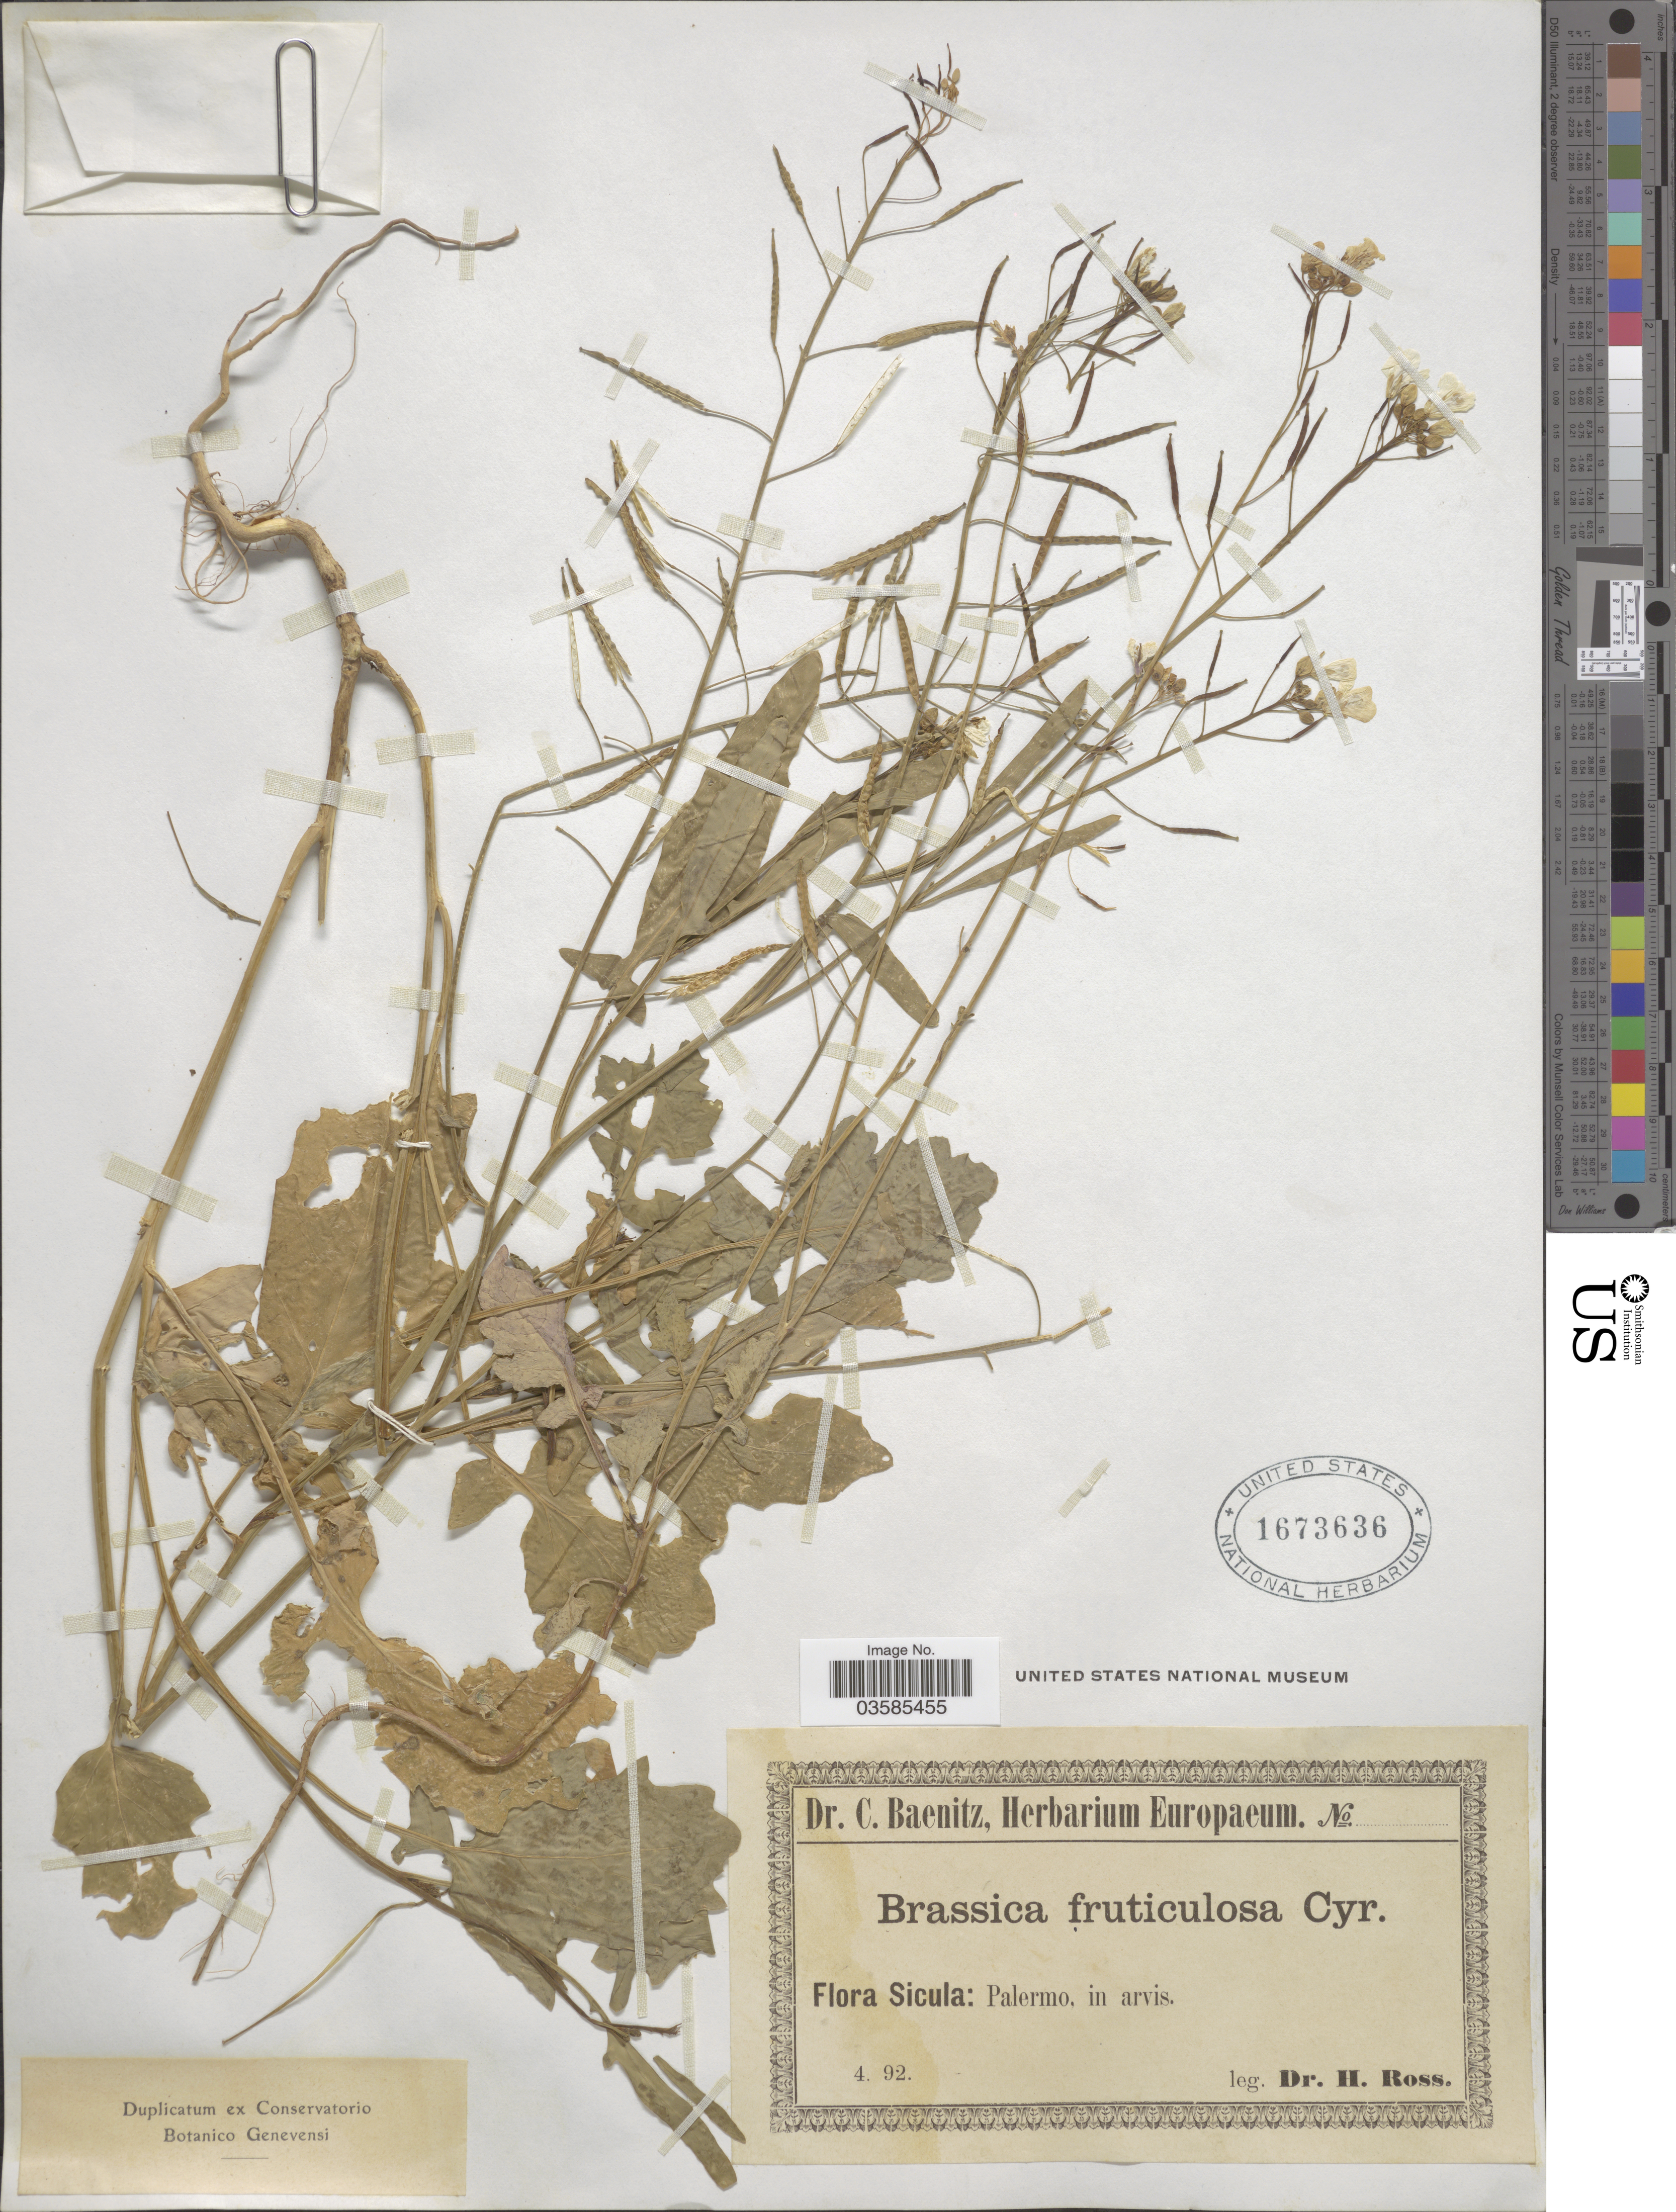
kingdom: Plantae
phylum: Tracheophyta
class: Magnoliopsida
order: Brassicales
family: Brassicaceae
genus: Brassica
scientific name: Brassica fruticulosa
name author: Cirillo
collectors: H. Ross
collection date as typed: Transcribed d/m/y: /4/92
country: Italy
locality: Flora Sicula: Palermo, in arvis.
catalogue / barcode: US 1673636